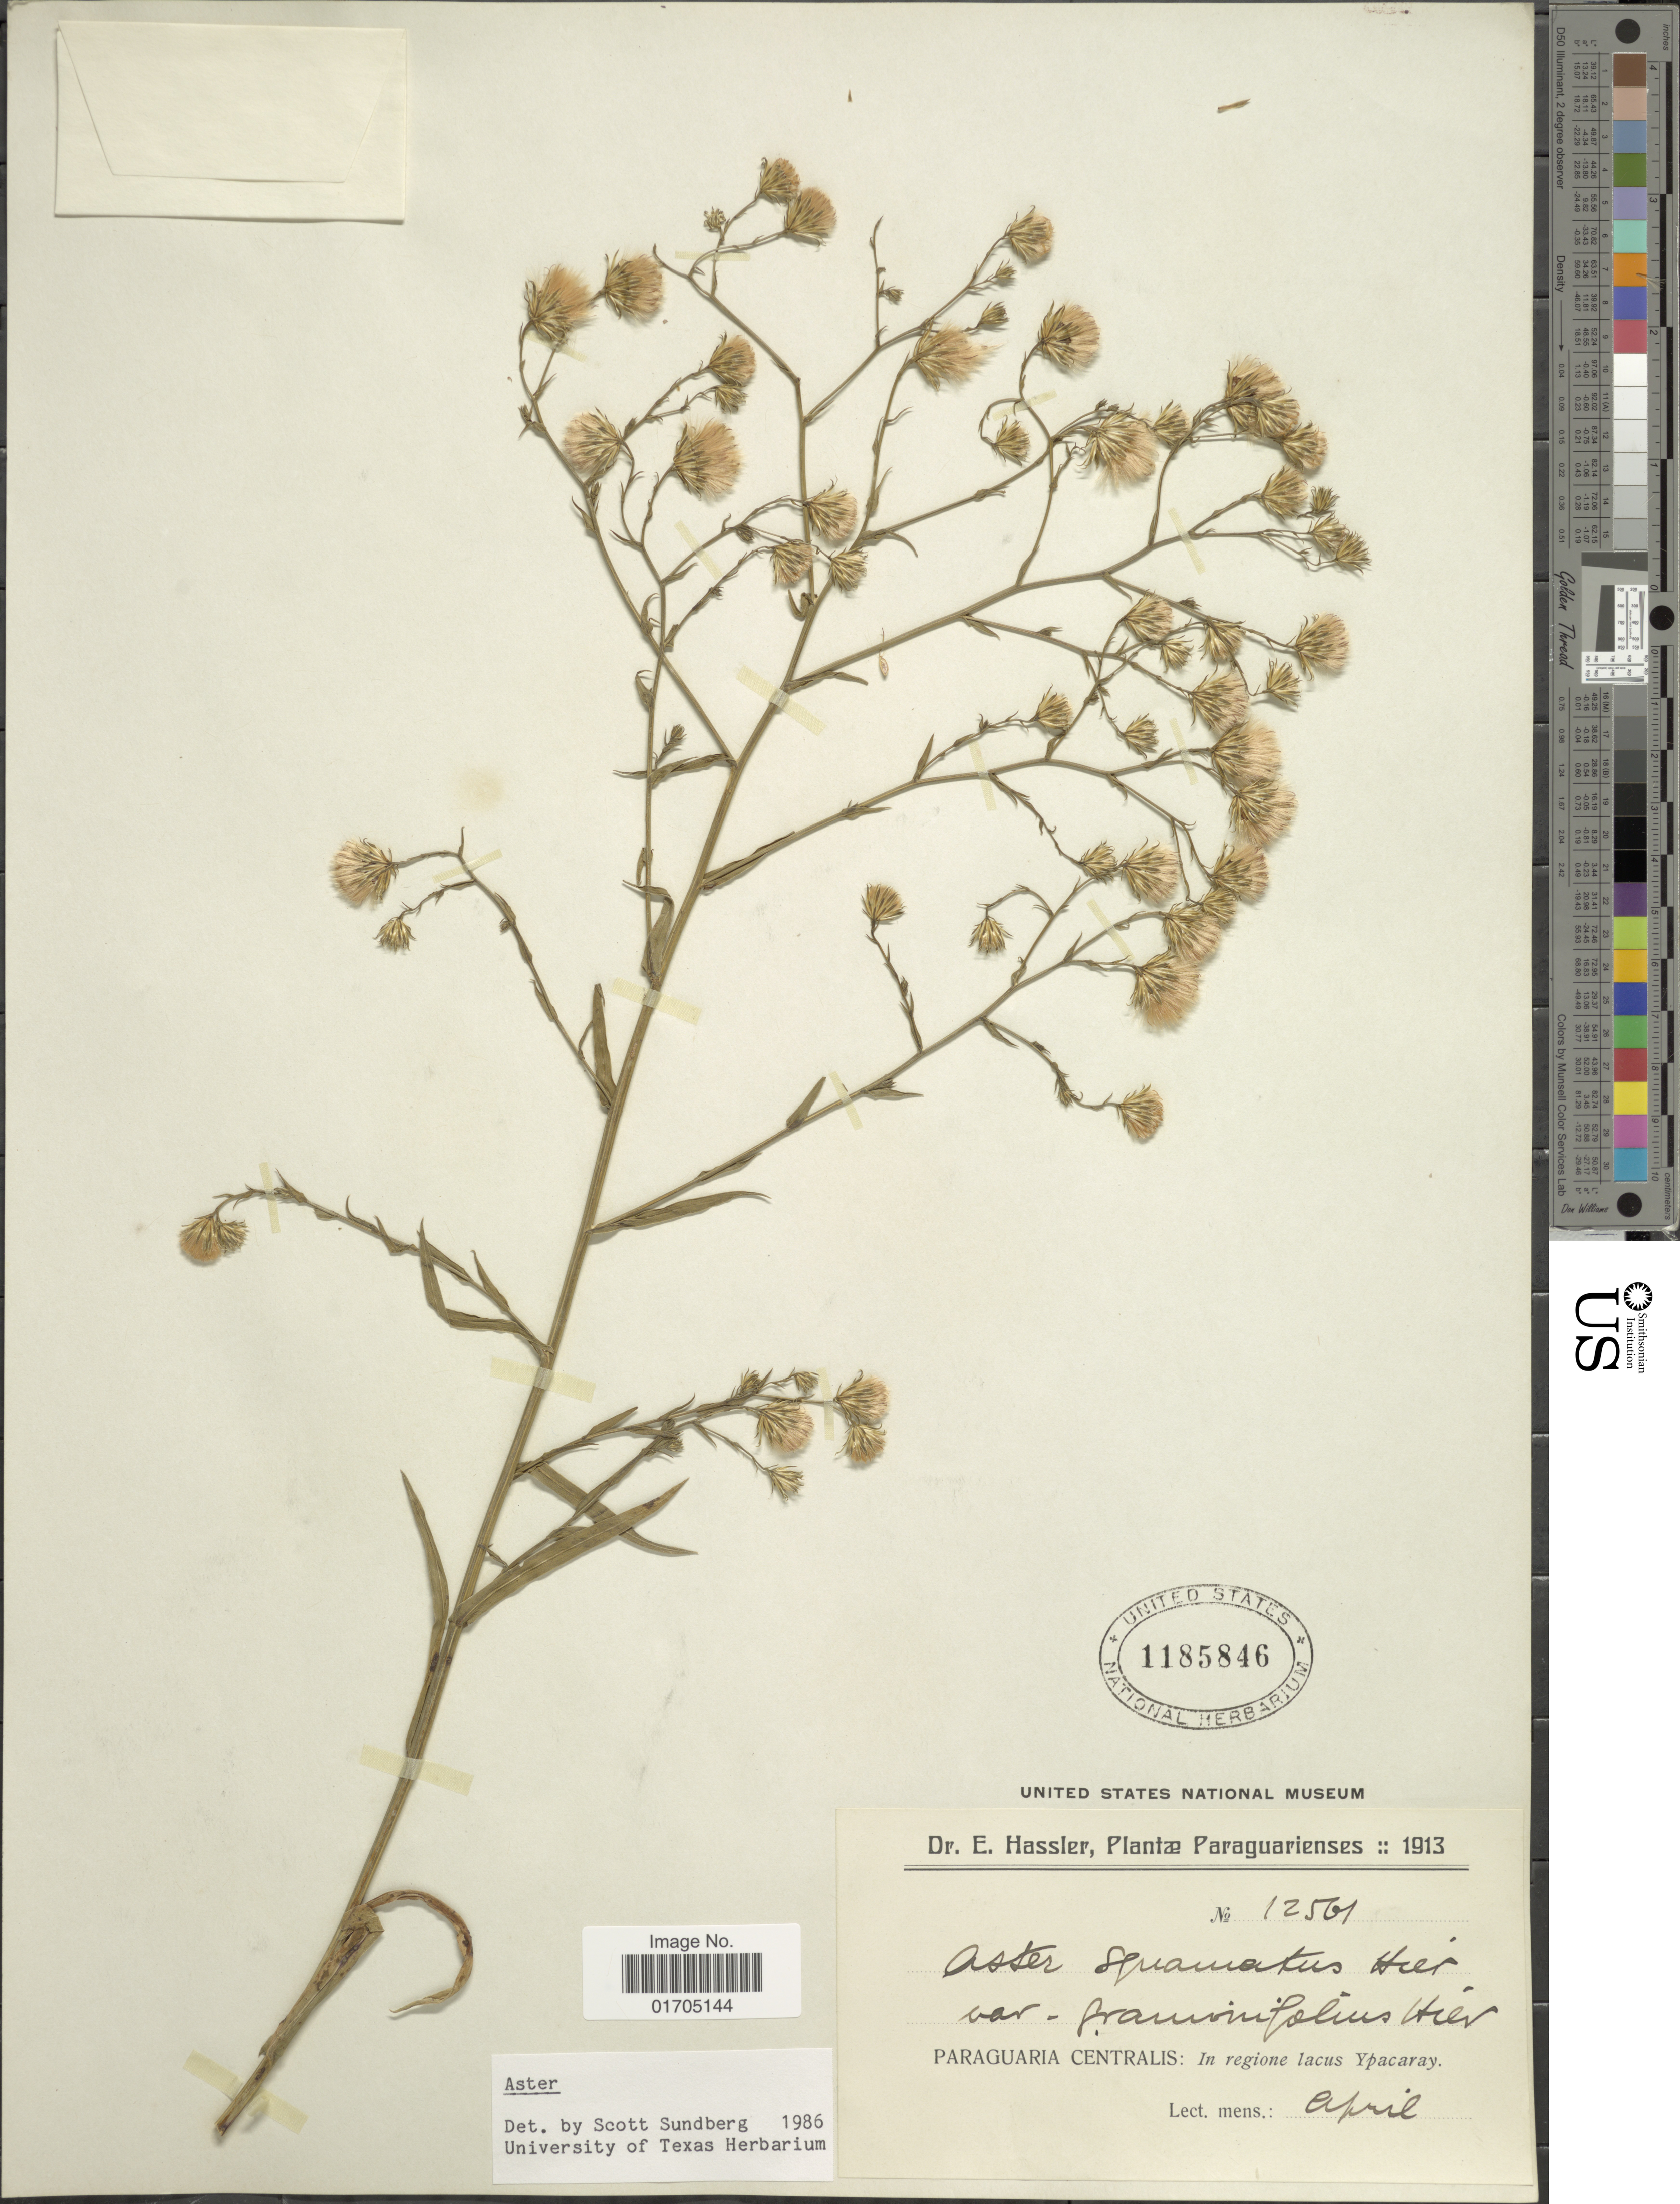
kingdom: Plantae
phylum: Tracheophyta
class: Magnoliopsida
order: Asterales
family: Asteraceae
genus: Symphyotrichum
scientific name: Symphyotrichum sp.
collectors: E. Hassler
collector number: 12561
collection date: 1913-04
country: Paraguay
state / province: Central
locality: Paraguaria Centralis: In regione lacus Ypacaray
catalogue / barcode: US 1185846